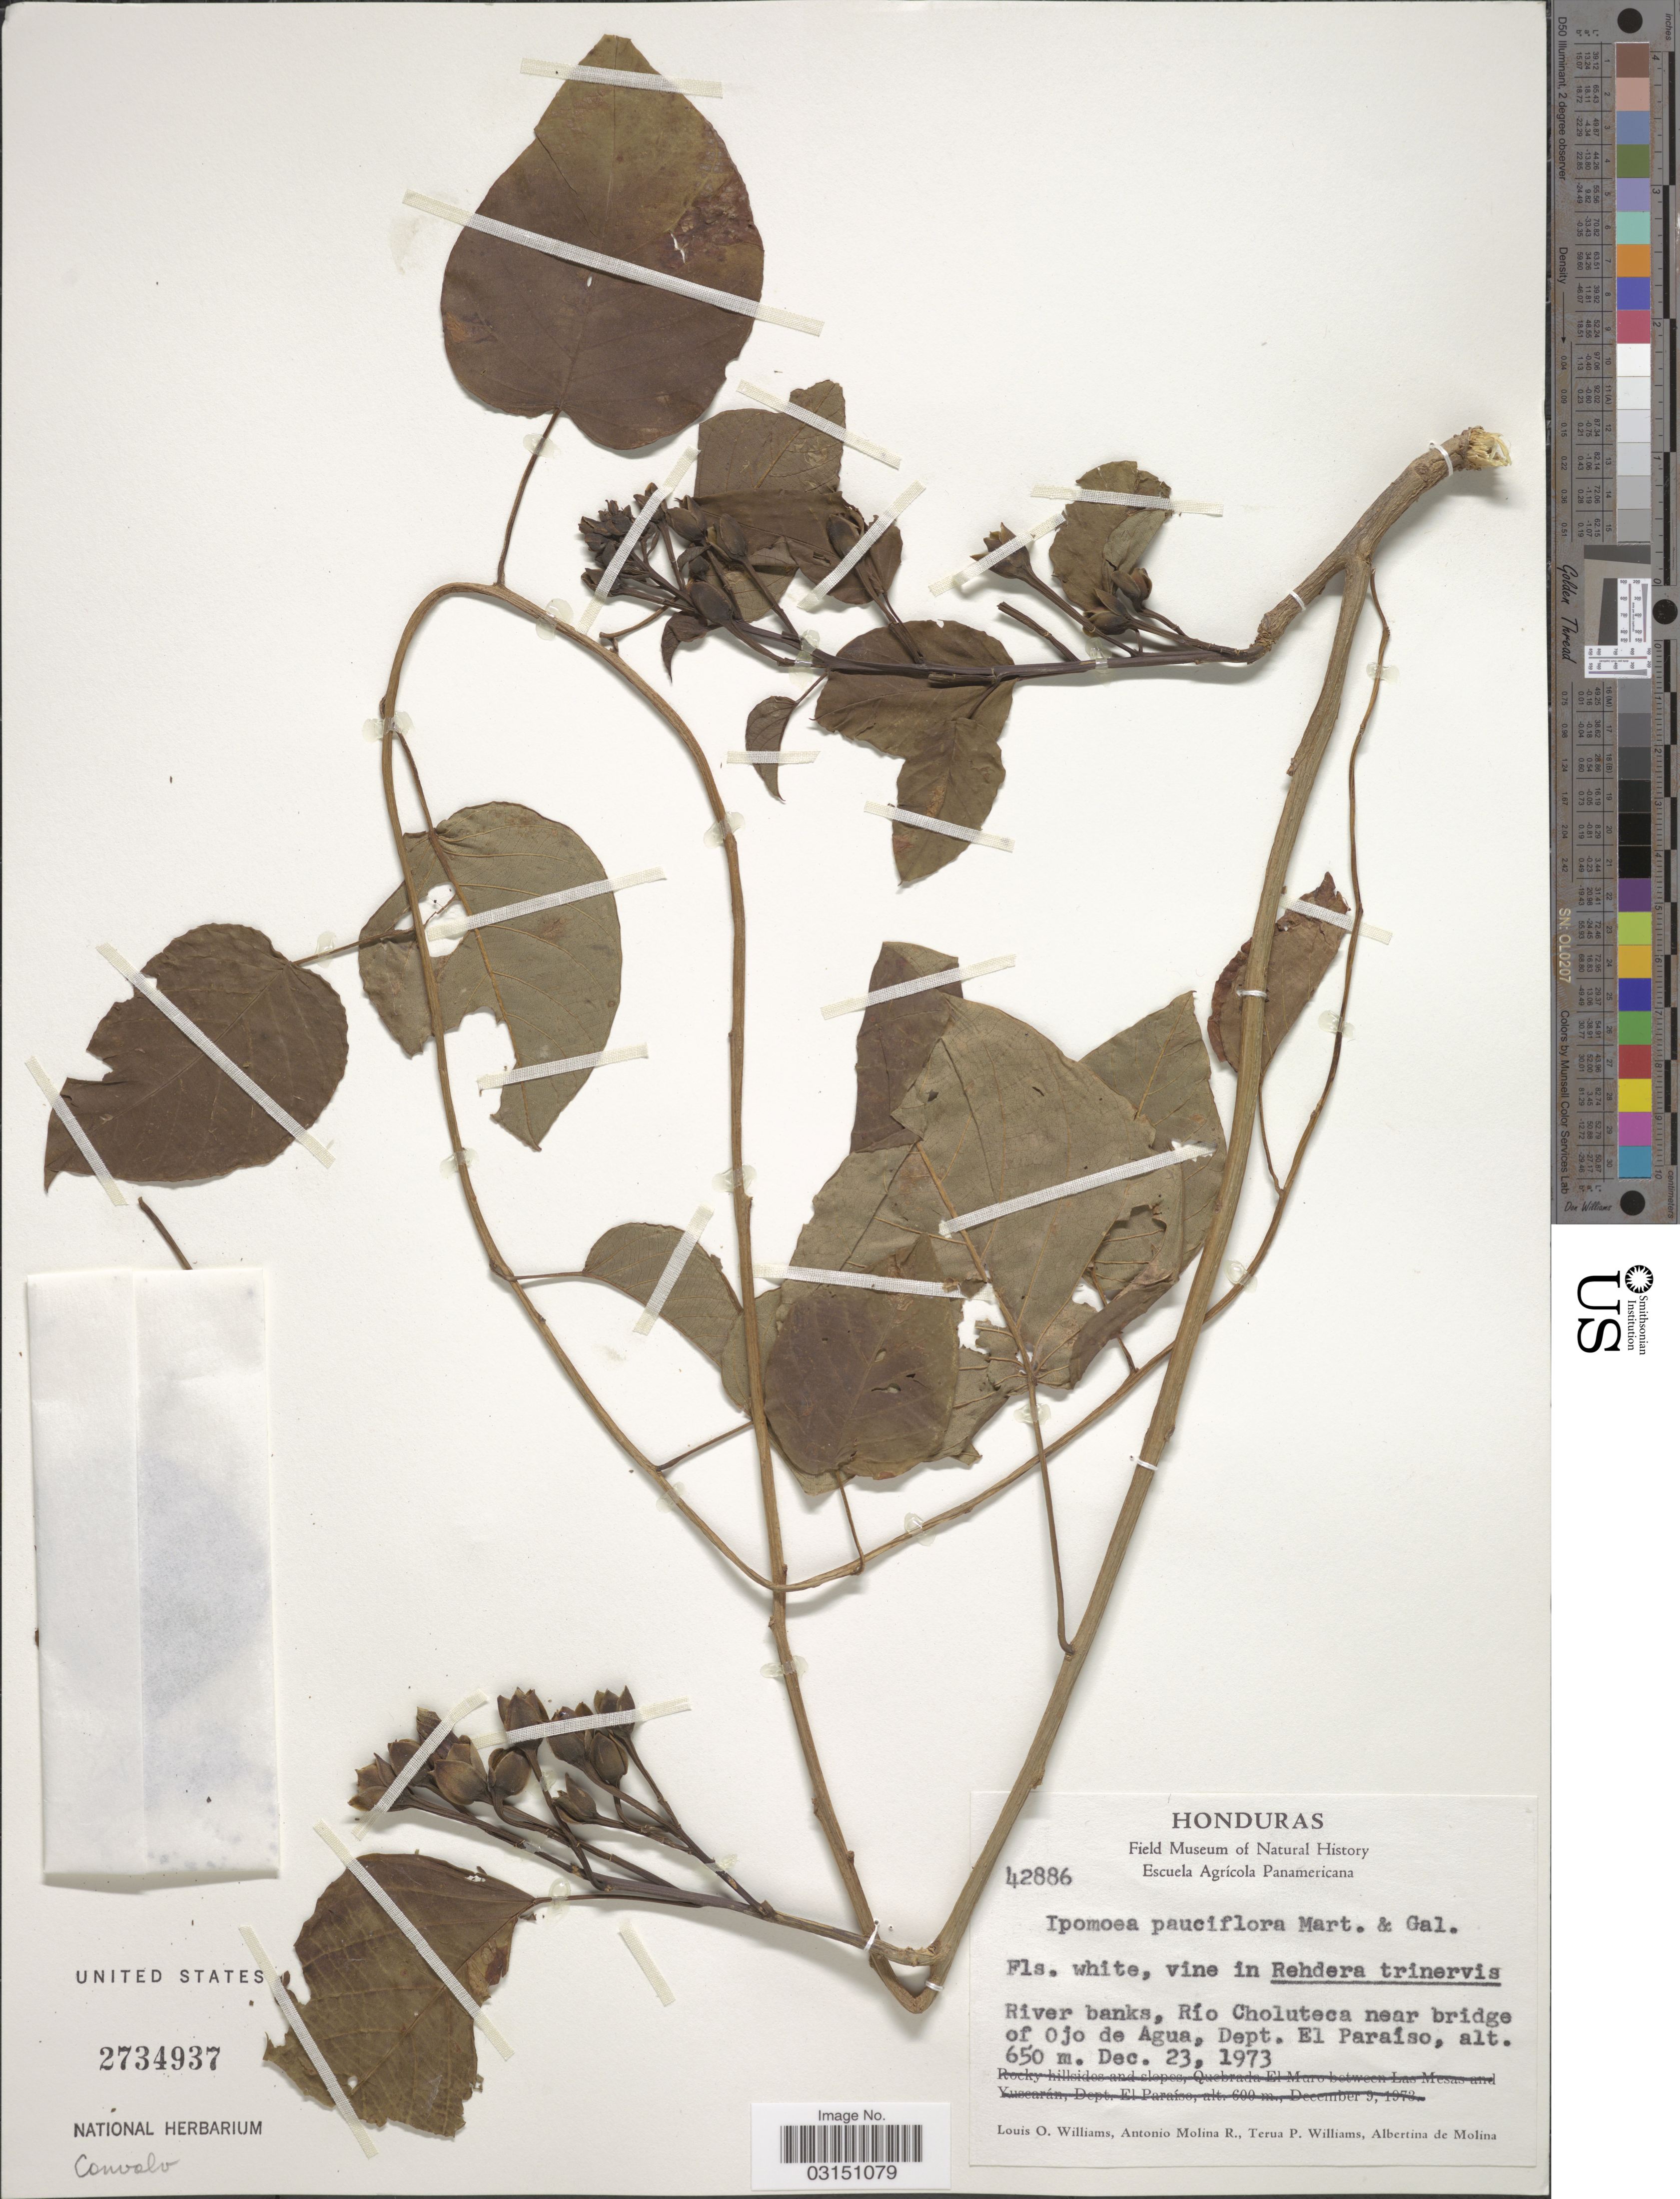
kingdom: Plantae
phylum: Tracheophyta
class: Magnoliopsida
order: Solanales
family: Convolvulaceae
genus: Ipomoea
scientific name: Ipomoea populina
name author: House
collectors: L. O. Williams, A. Molina R., T. Williams & A. R. Molina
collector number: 42886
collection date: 1973-12-23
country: Honduras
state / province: El Paraíso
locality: River banks, Río Choluteca near bridge of Ojo de Agua, Dept. El Paraíso.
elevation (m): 650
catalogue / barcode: US 2734937